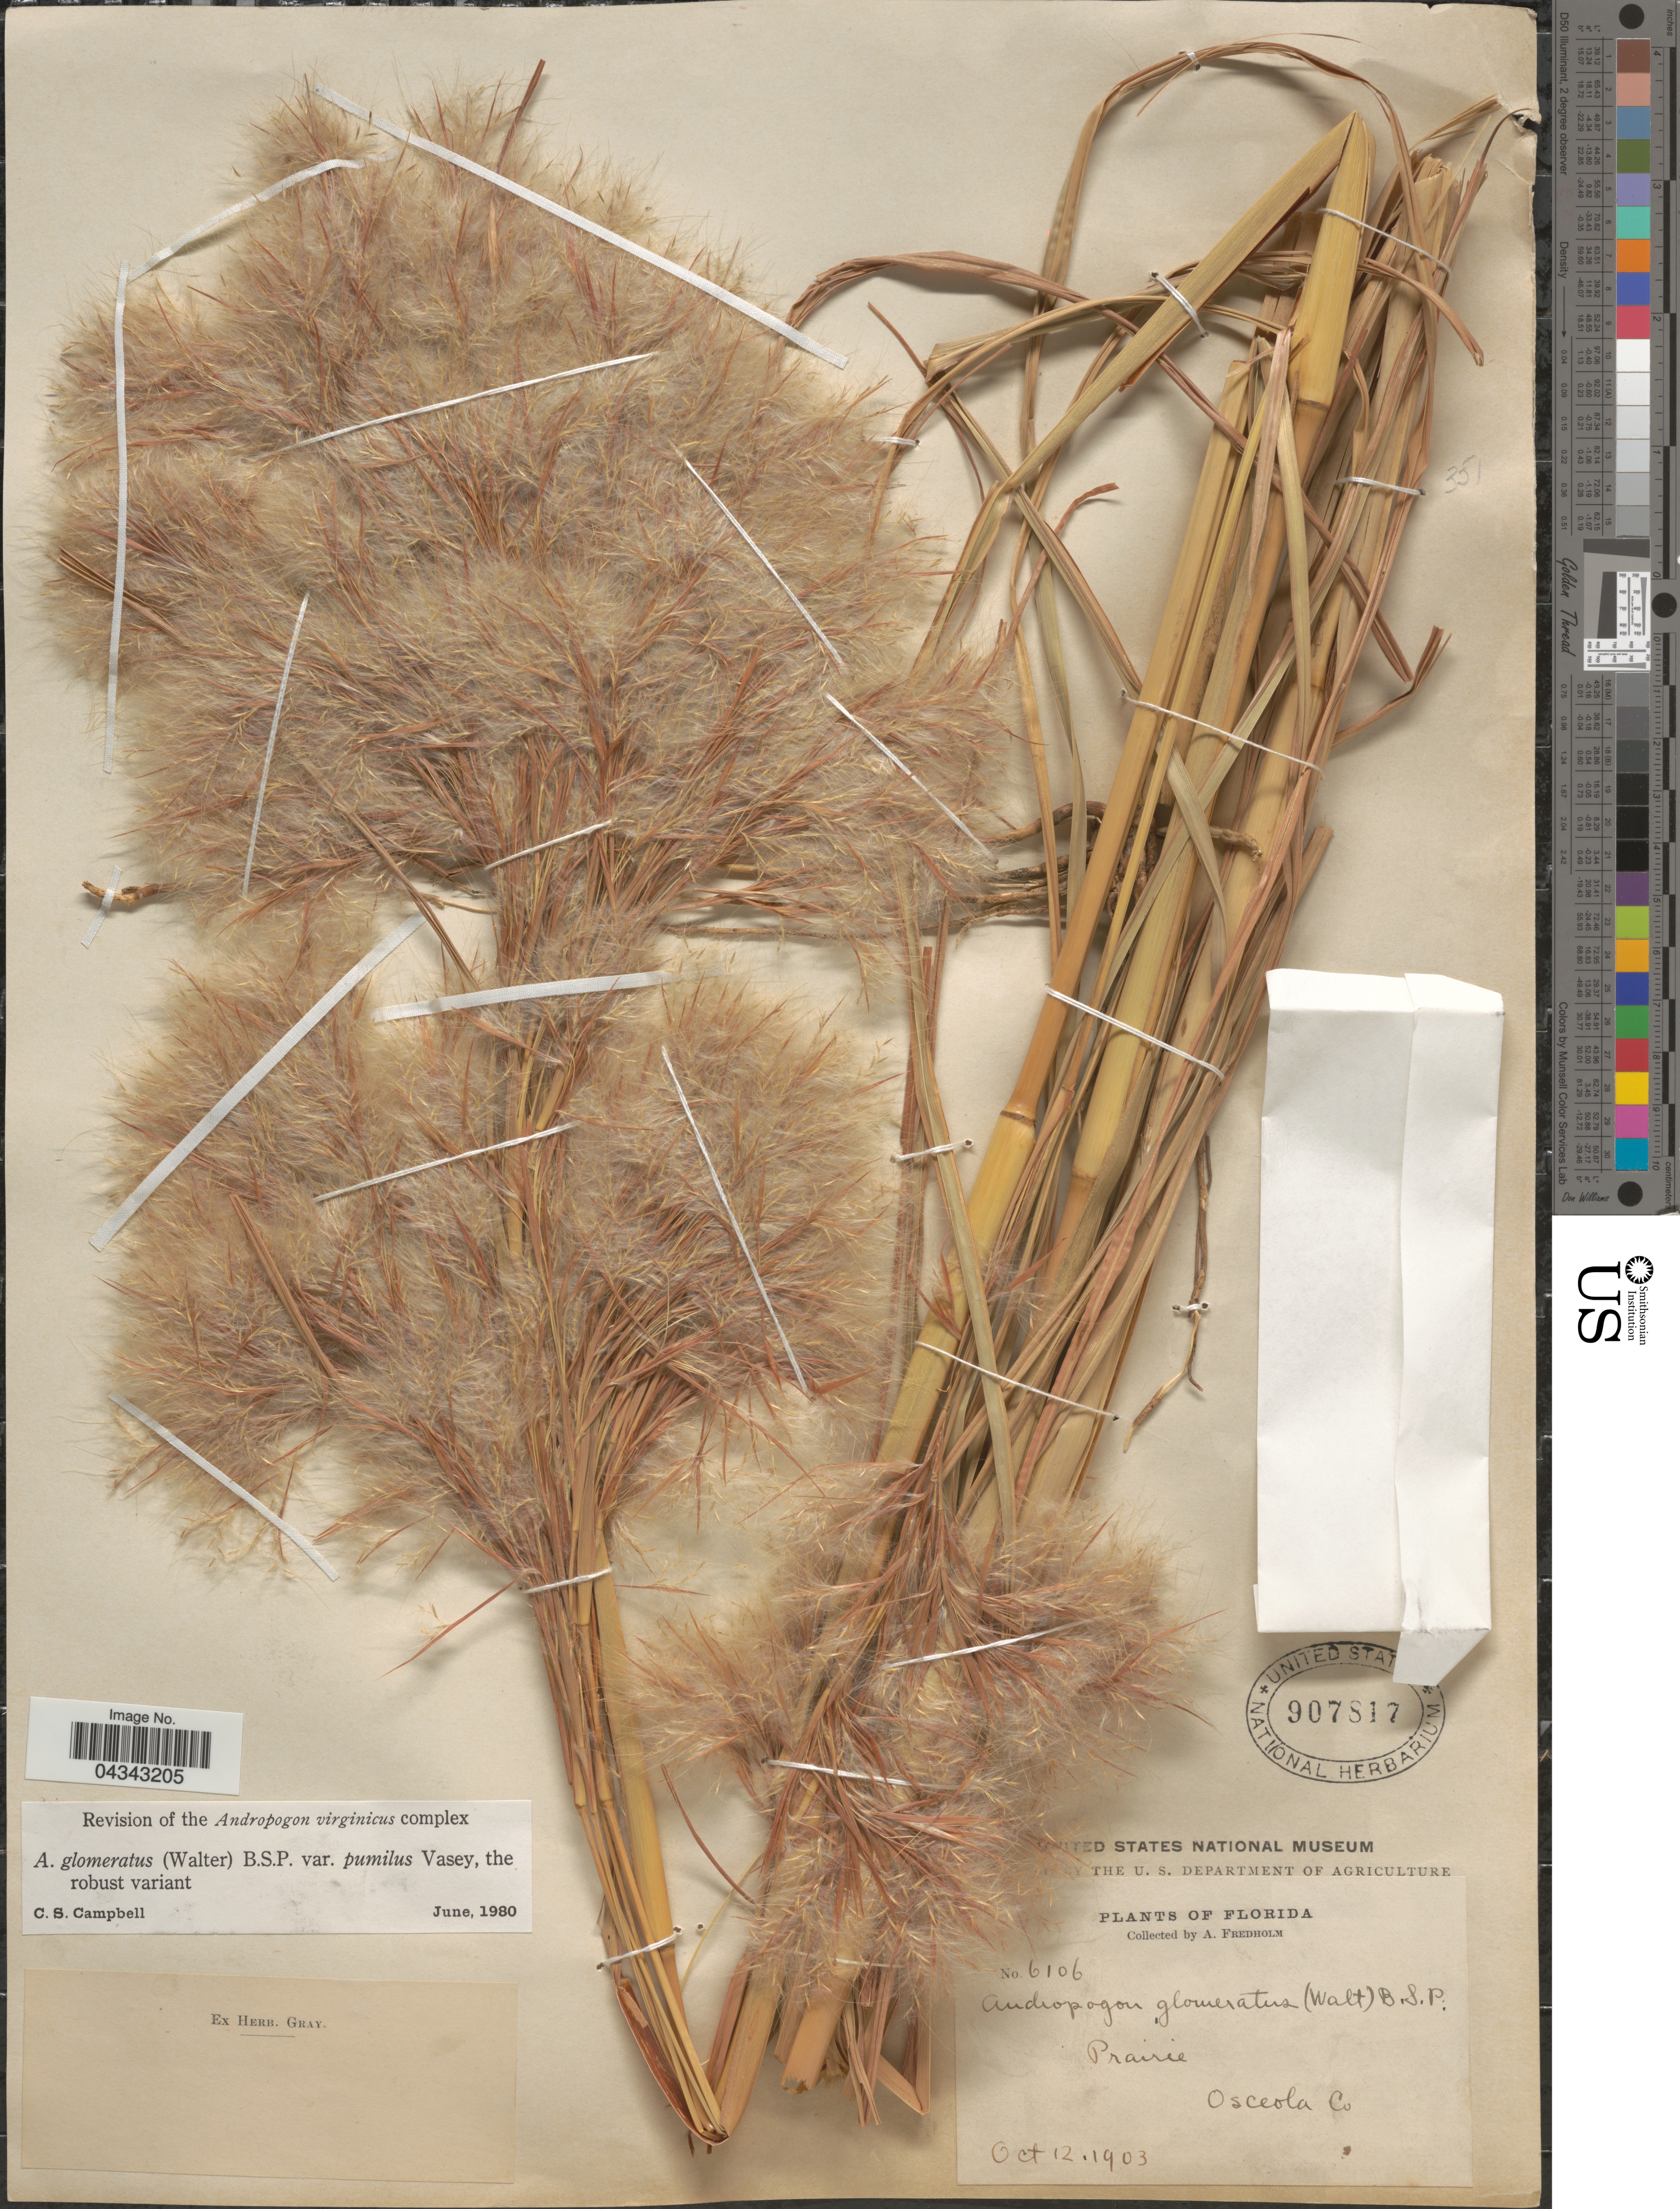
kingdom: Plantae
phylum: Tracheophyta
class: Liliopsida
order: Poales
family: Poaceae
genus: Andropogon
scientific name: Andropogon glomeratus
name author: (Walter) Britton, Stearns & Poggenb.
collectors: A. Fredholm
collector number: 5106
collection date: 1903-10-12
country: United States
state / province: Florida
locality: Osceola Co.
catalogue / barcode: US 907817